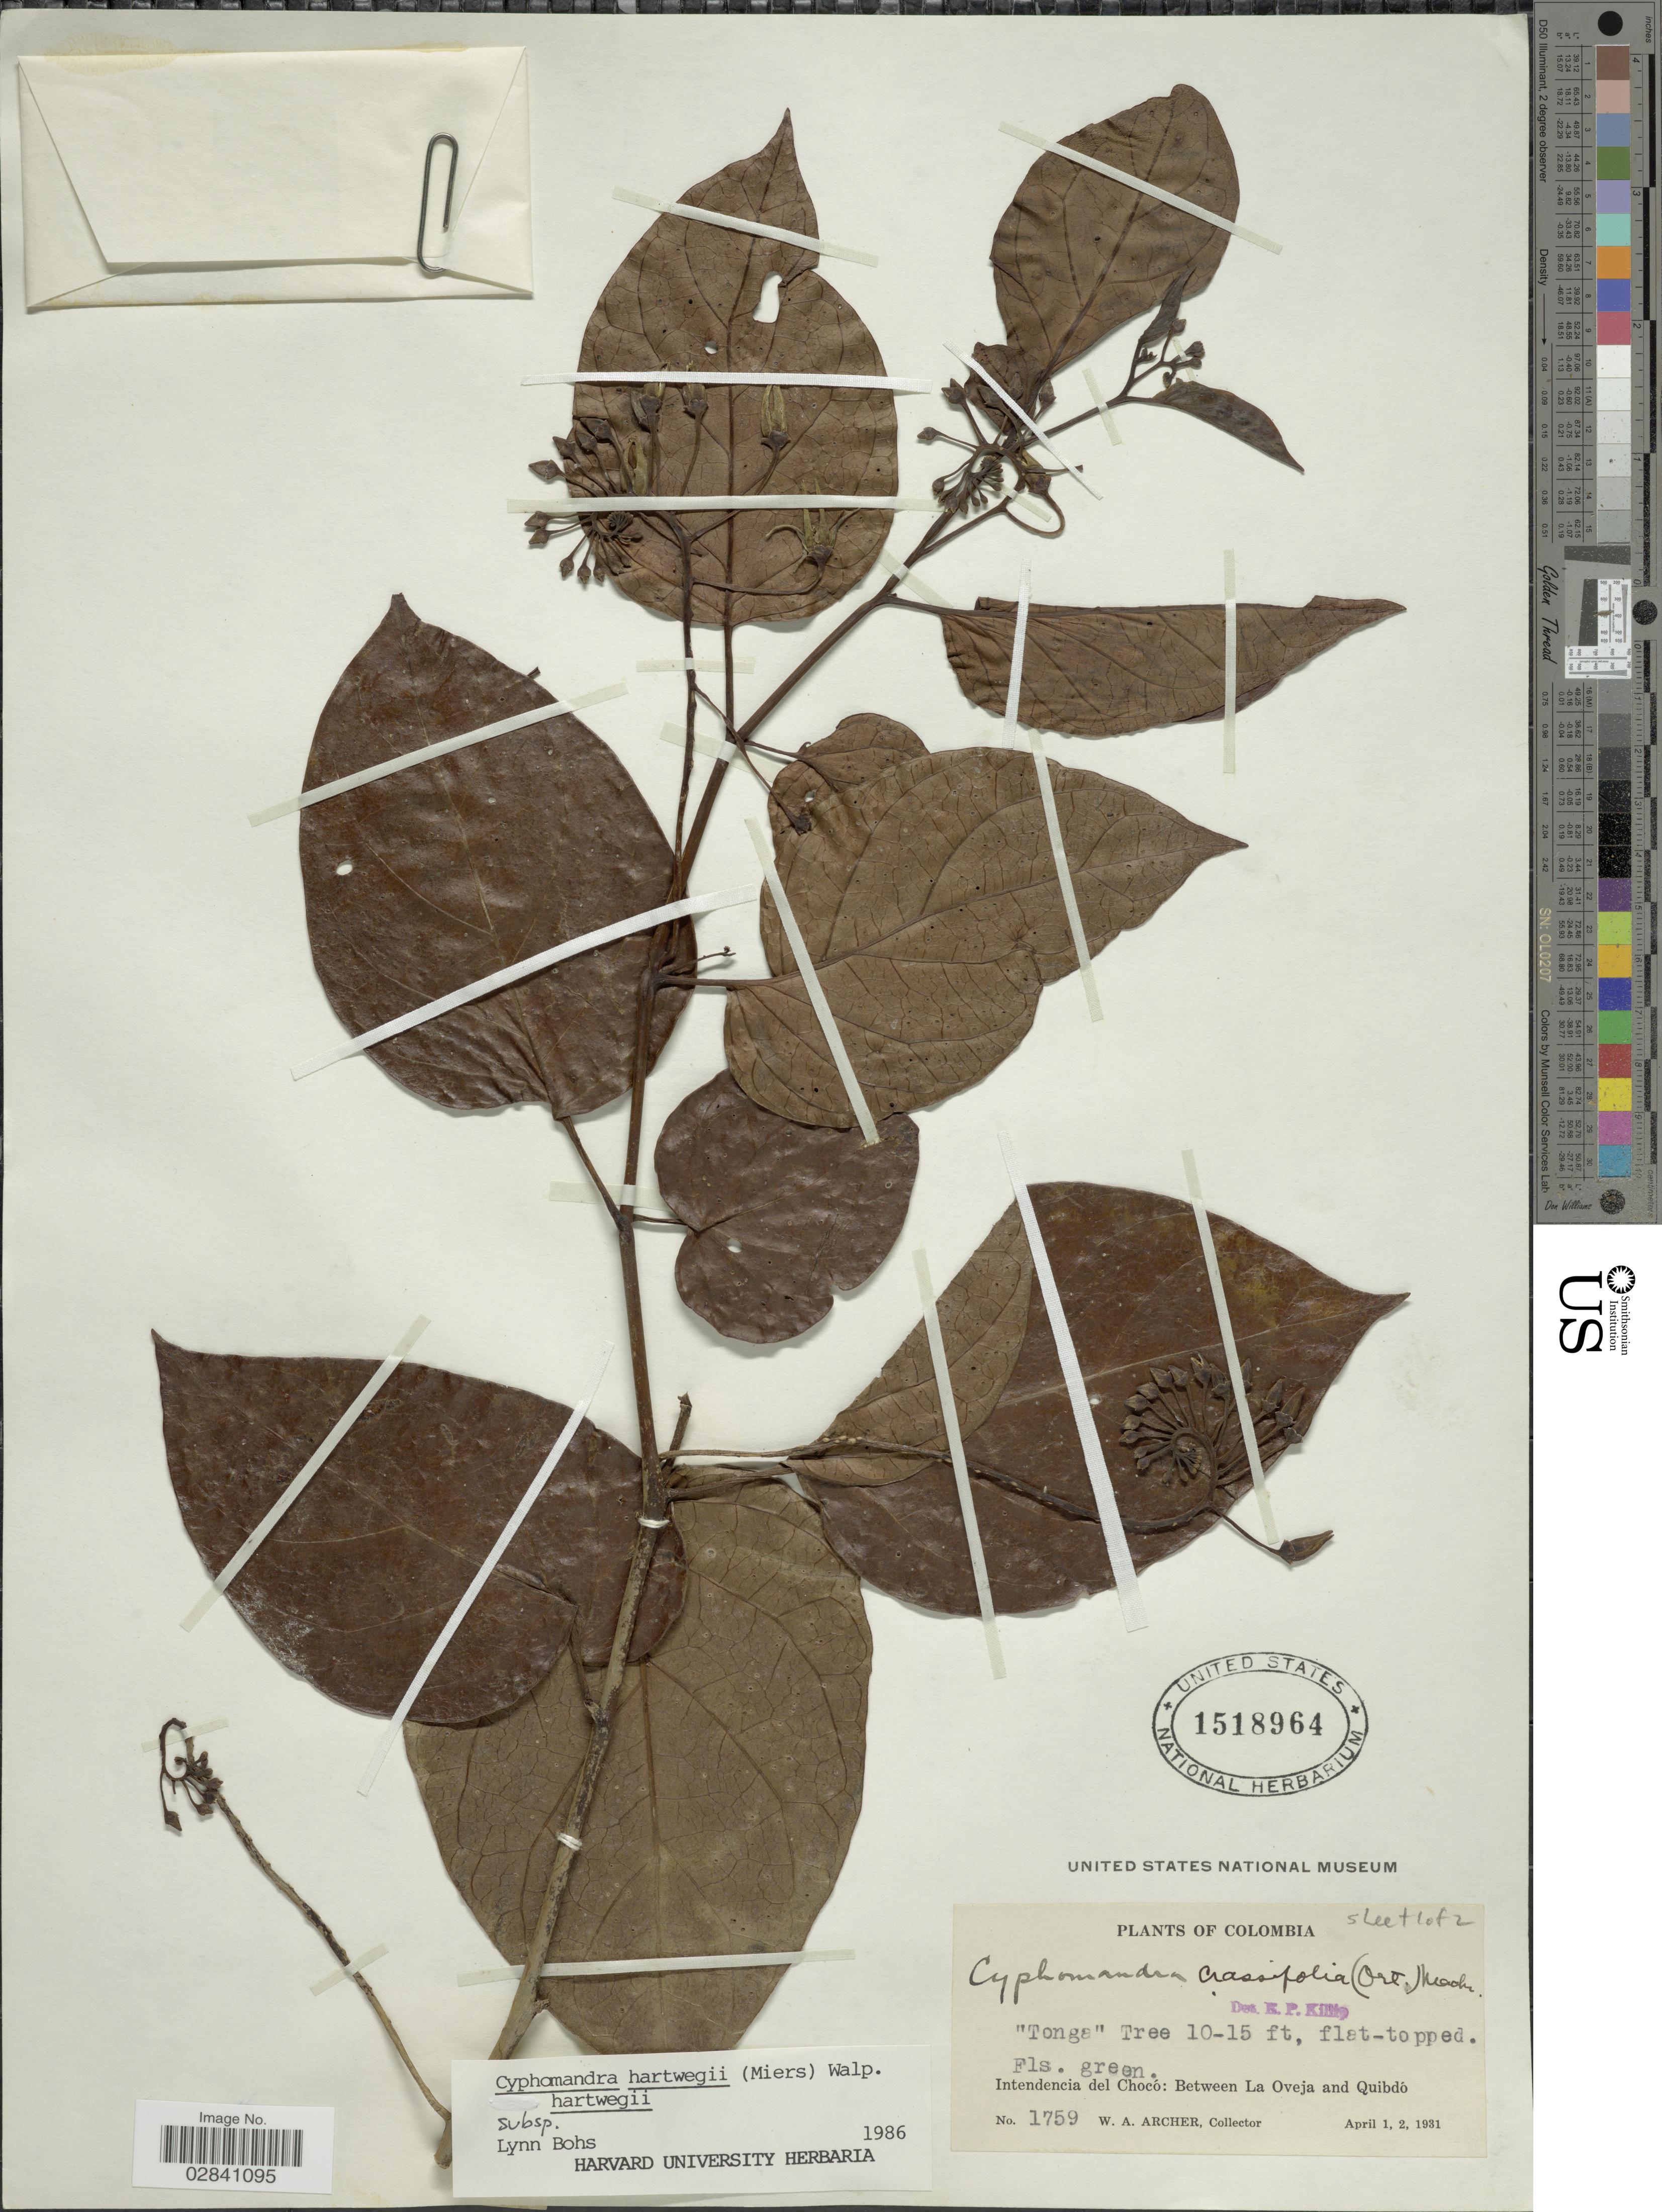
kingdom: Plantae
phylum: Tracheophyta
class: Magnoliopsida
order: Solanales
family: Solanaceae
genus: Cyphomandra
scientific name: Cyphomandra hartwegii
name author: (Miers) Sendtn. ex Walp.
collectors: W. A. Archer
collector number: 1759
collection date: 1931-04-01/1931-04-02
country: Colombia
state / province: Chocó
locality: Intendencia del Chocó: Between La Oveja and Quibdó.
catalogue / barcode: US 1518964